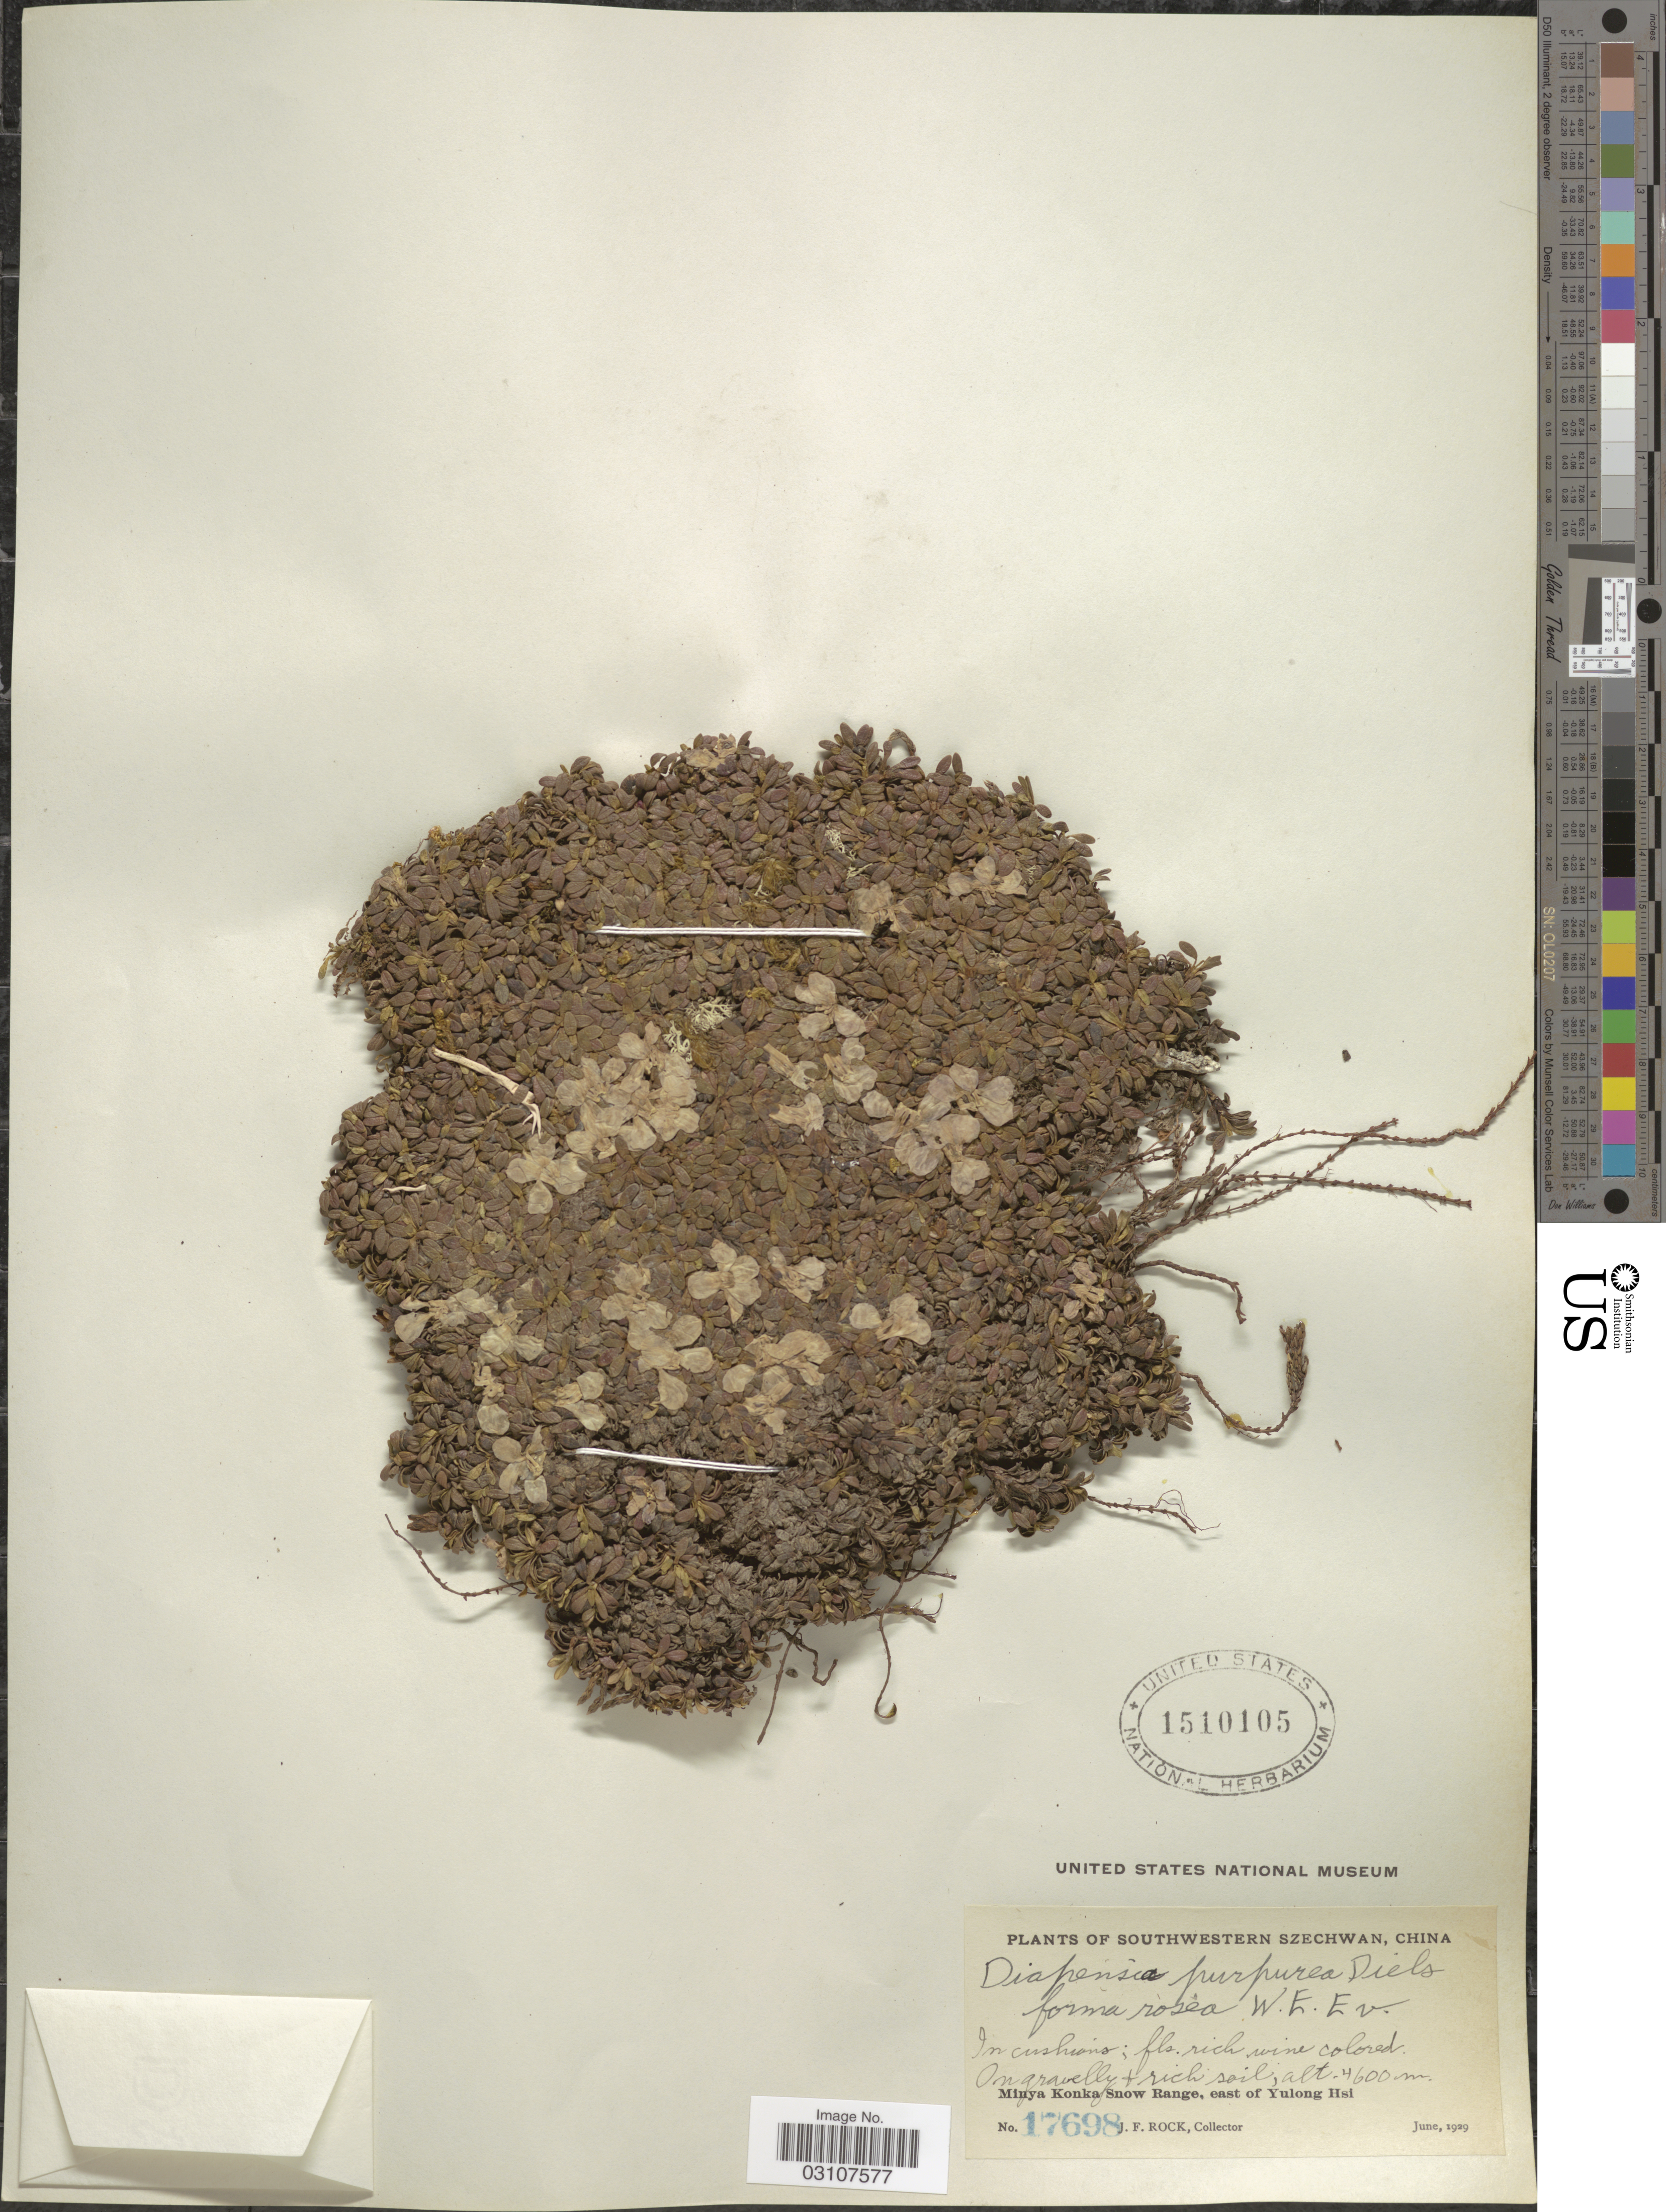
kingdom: Plantae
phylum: Tracheophyta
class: Magnoliopsida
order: Ericales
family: Diapensiaceae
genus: Diapensia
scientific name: Diapensia purpurea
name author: Diels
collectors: J. Rock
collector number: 17698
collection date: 1929-06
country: China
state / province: Sichuan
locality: Southwestern Szechwan. Minya Konka Snow Range, east of Yulong Hsi.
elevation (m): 4600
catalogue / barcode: US 1510105